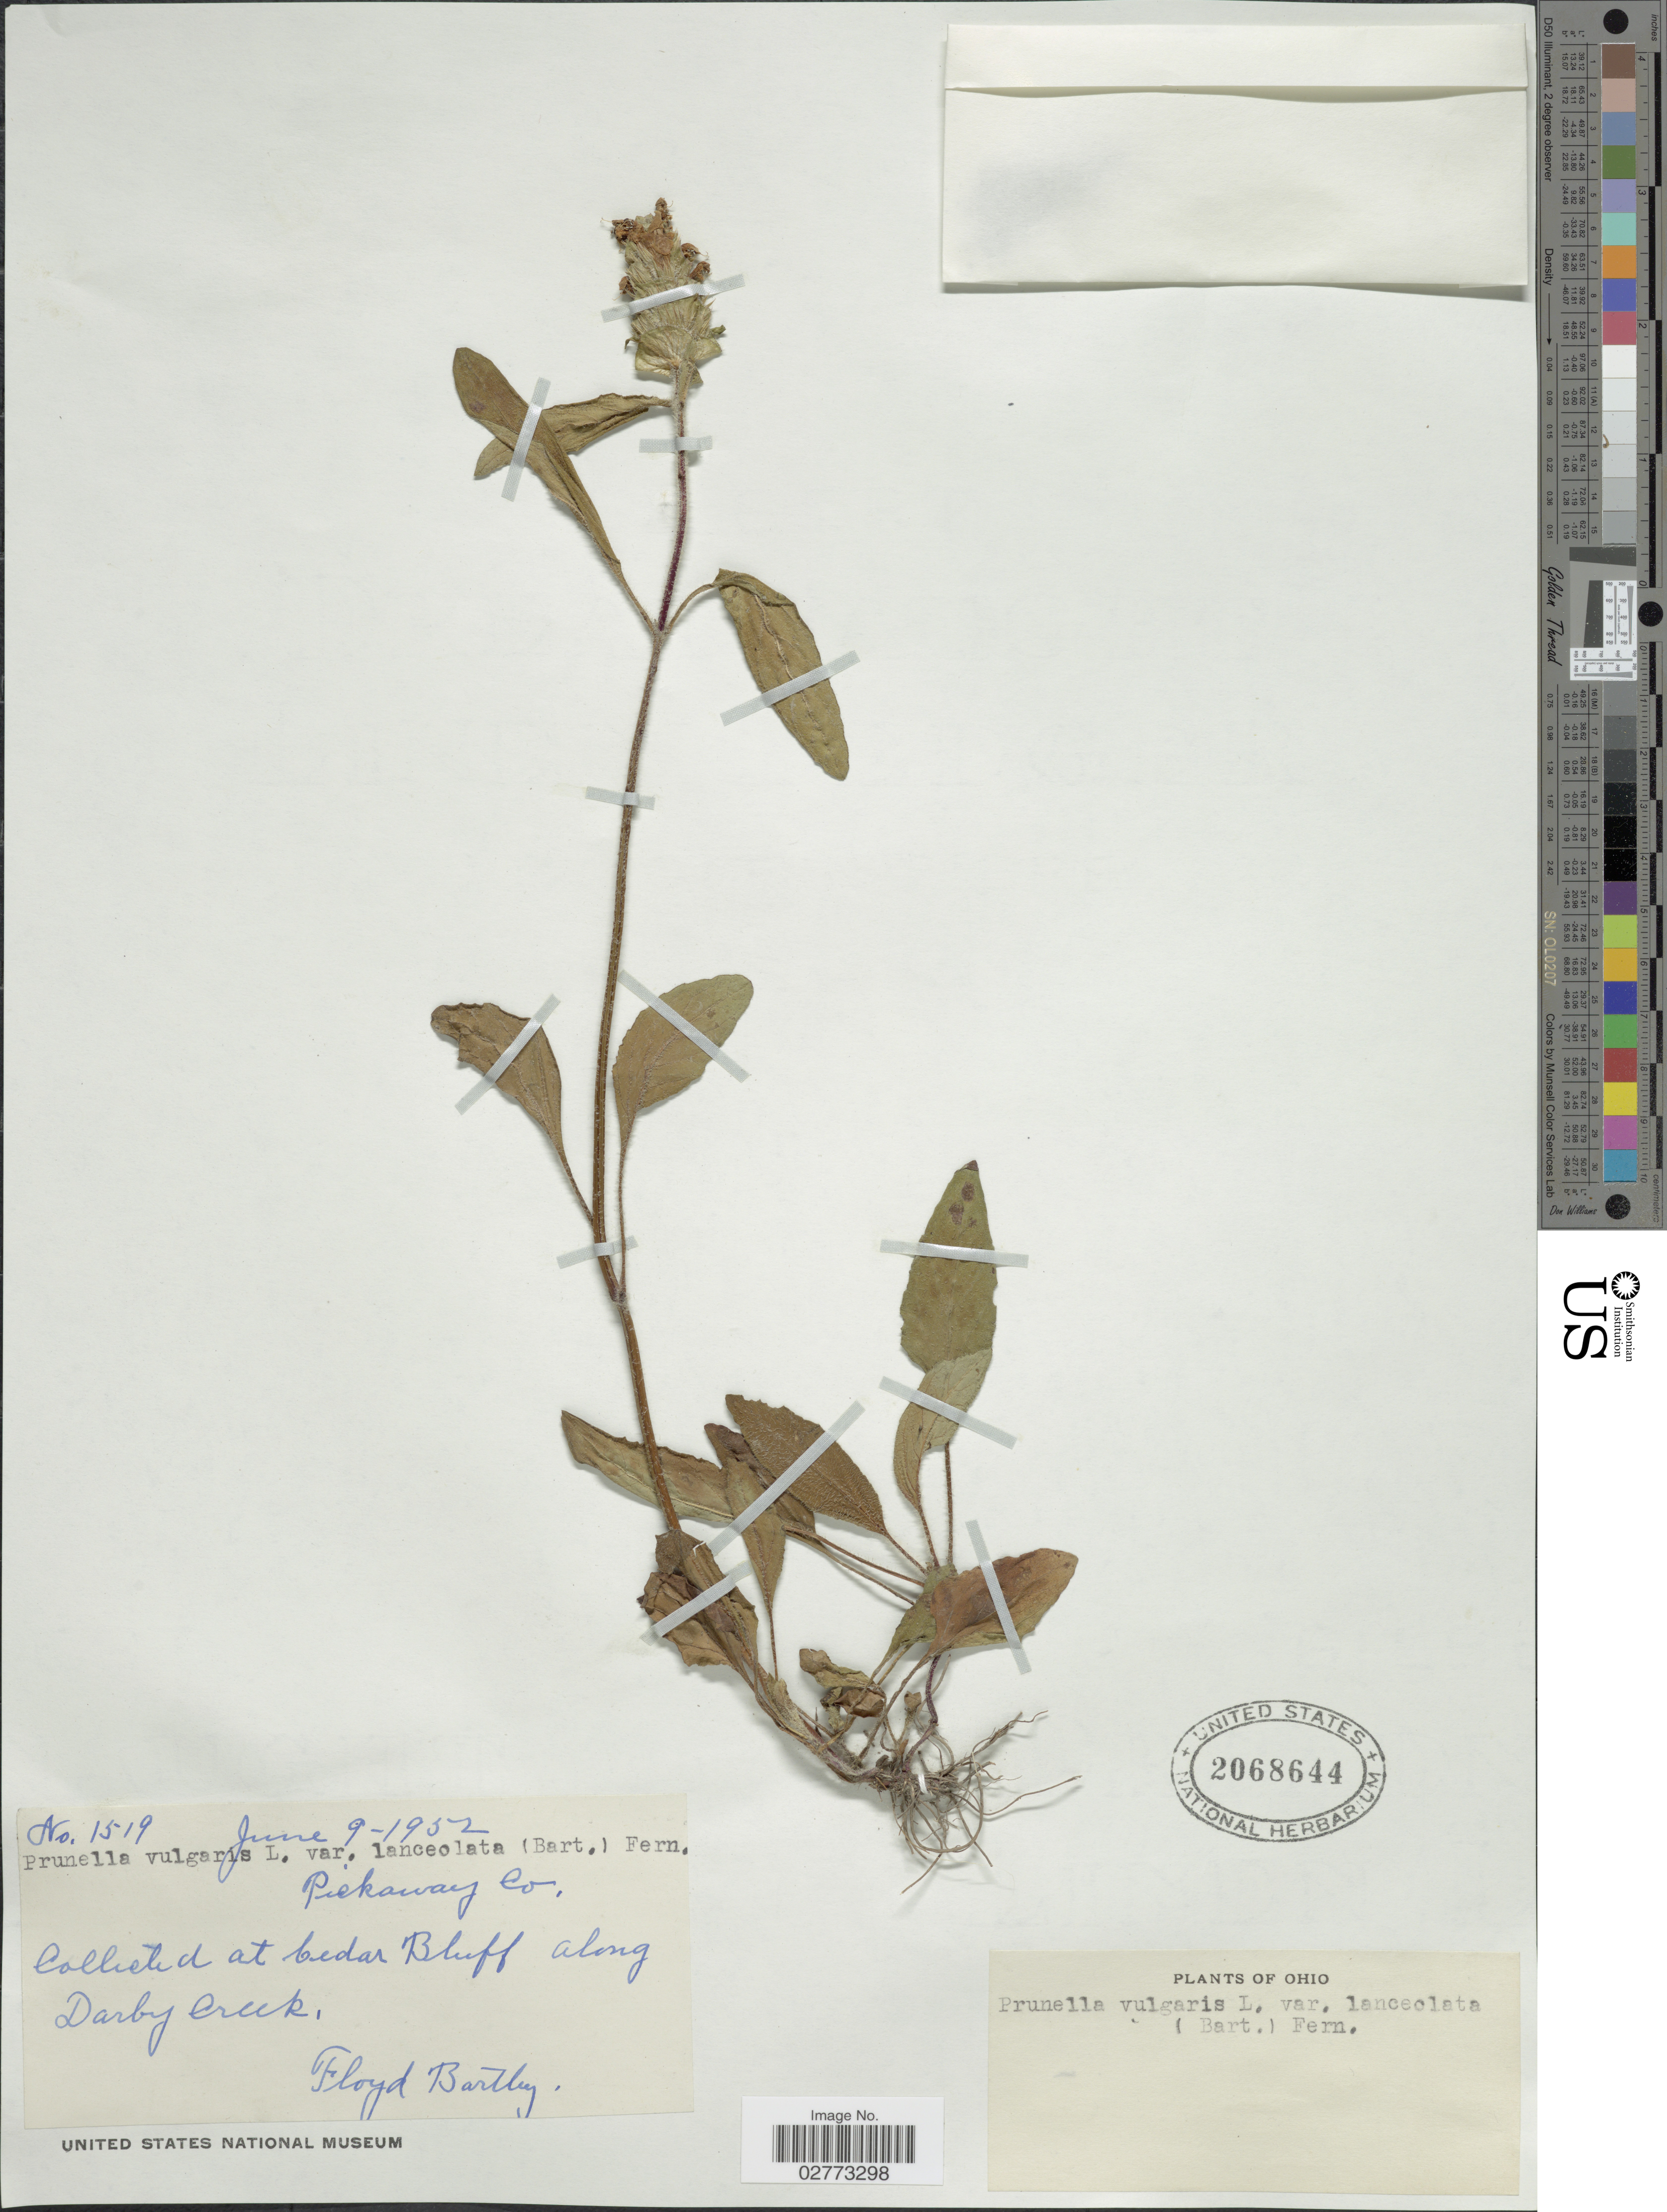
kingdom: Plantae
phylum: Tracheophyta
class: Magnoliopsida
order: Lamiales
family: Lamiaceae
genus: Prunella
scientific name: Prunella vulgaris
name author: L.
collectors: F. Bartley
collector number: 1519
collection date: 1952-06-09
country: United States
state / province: Ohio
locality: Pickaway Co. At Cedar Bluff along Darby Creek.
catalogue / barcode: US 2068644